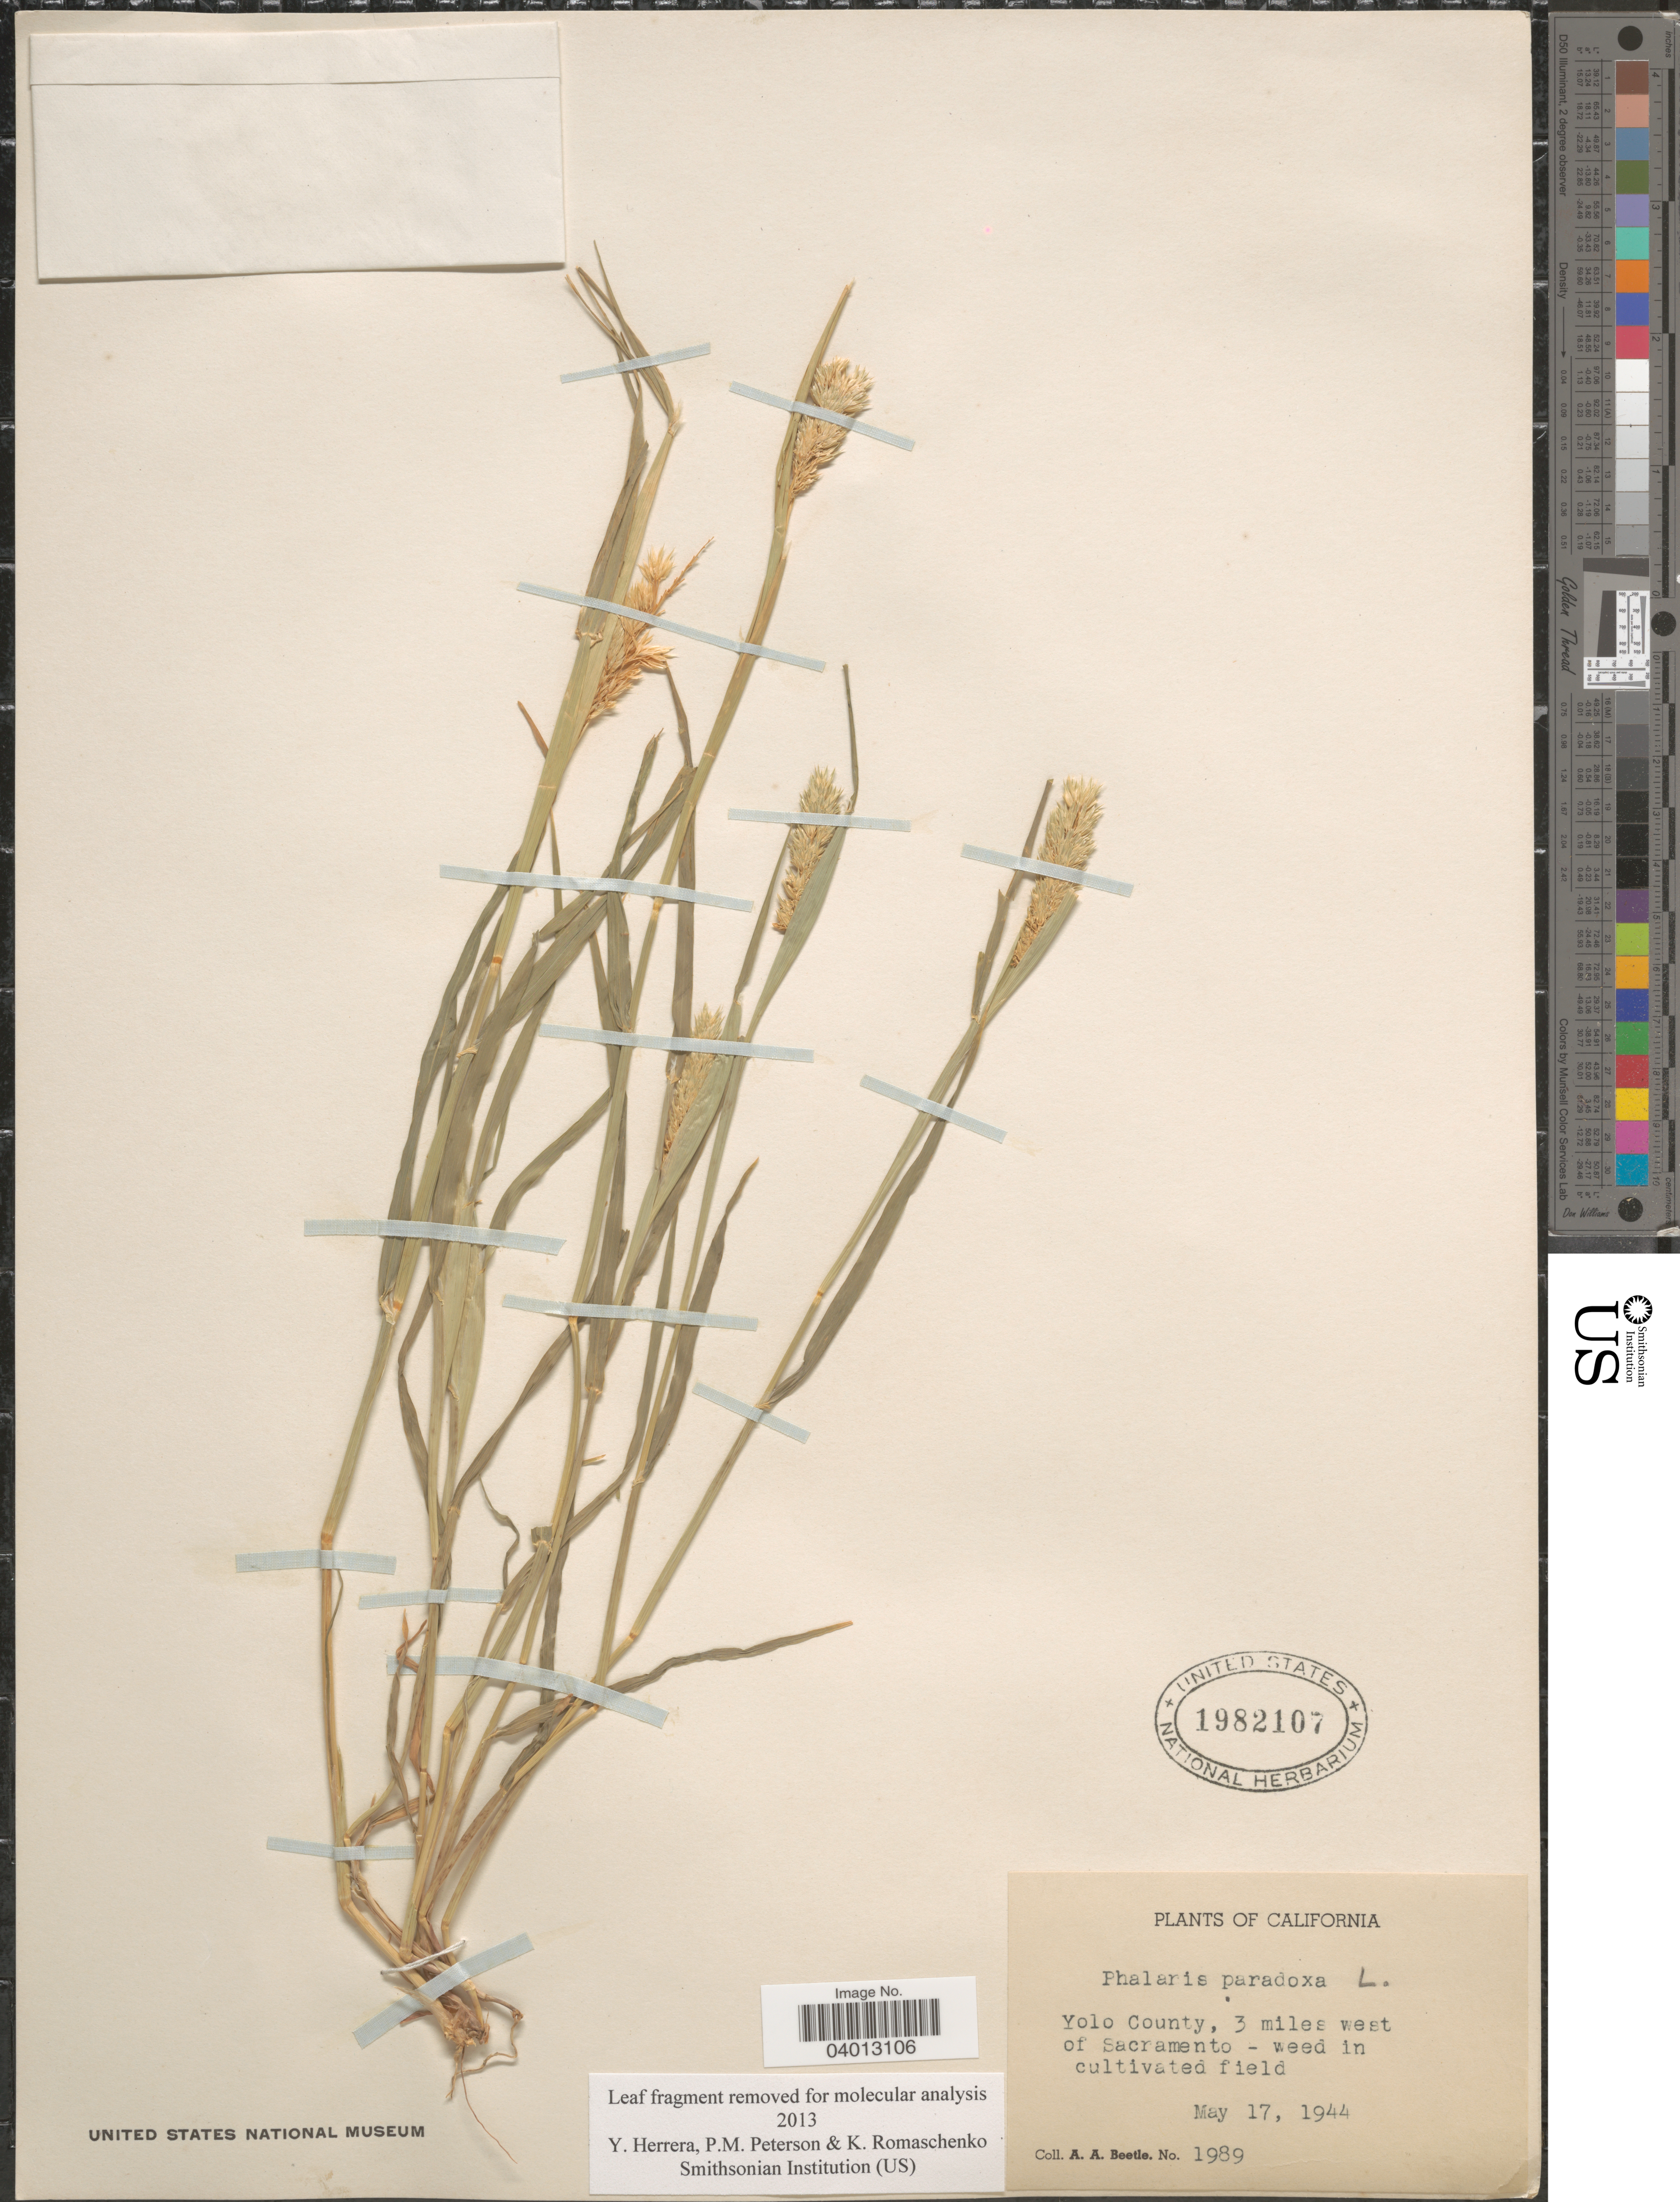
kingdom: Plantae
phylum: Tracheophyta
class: Liliopsida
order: Poales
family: Poaceae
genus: Phalaris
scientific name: Phalaris paradoxa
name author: L.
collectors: A. A. Beetle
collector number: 1989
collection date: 1944-05-17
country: United States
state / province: California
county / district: Yolo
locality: Yolo County, 3 miles west of Sacramento.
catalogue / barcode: US 1982107